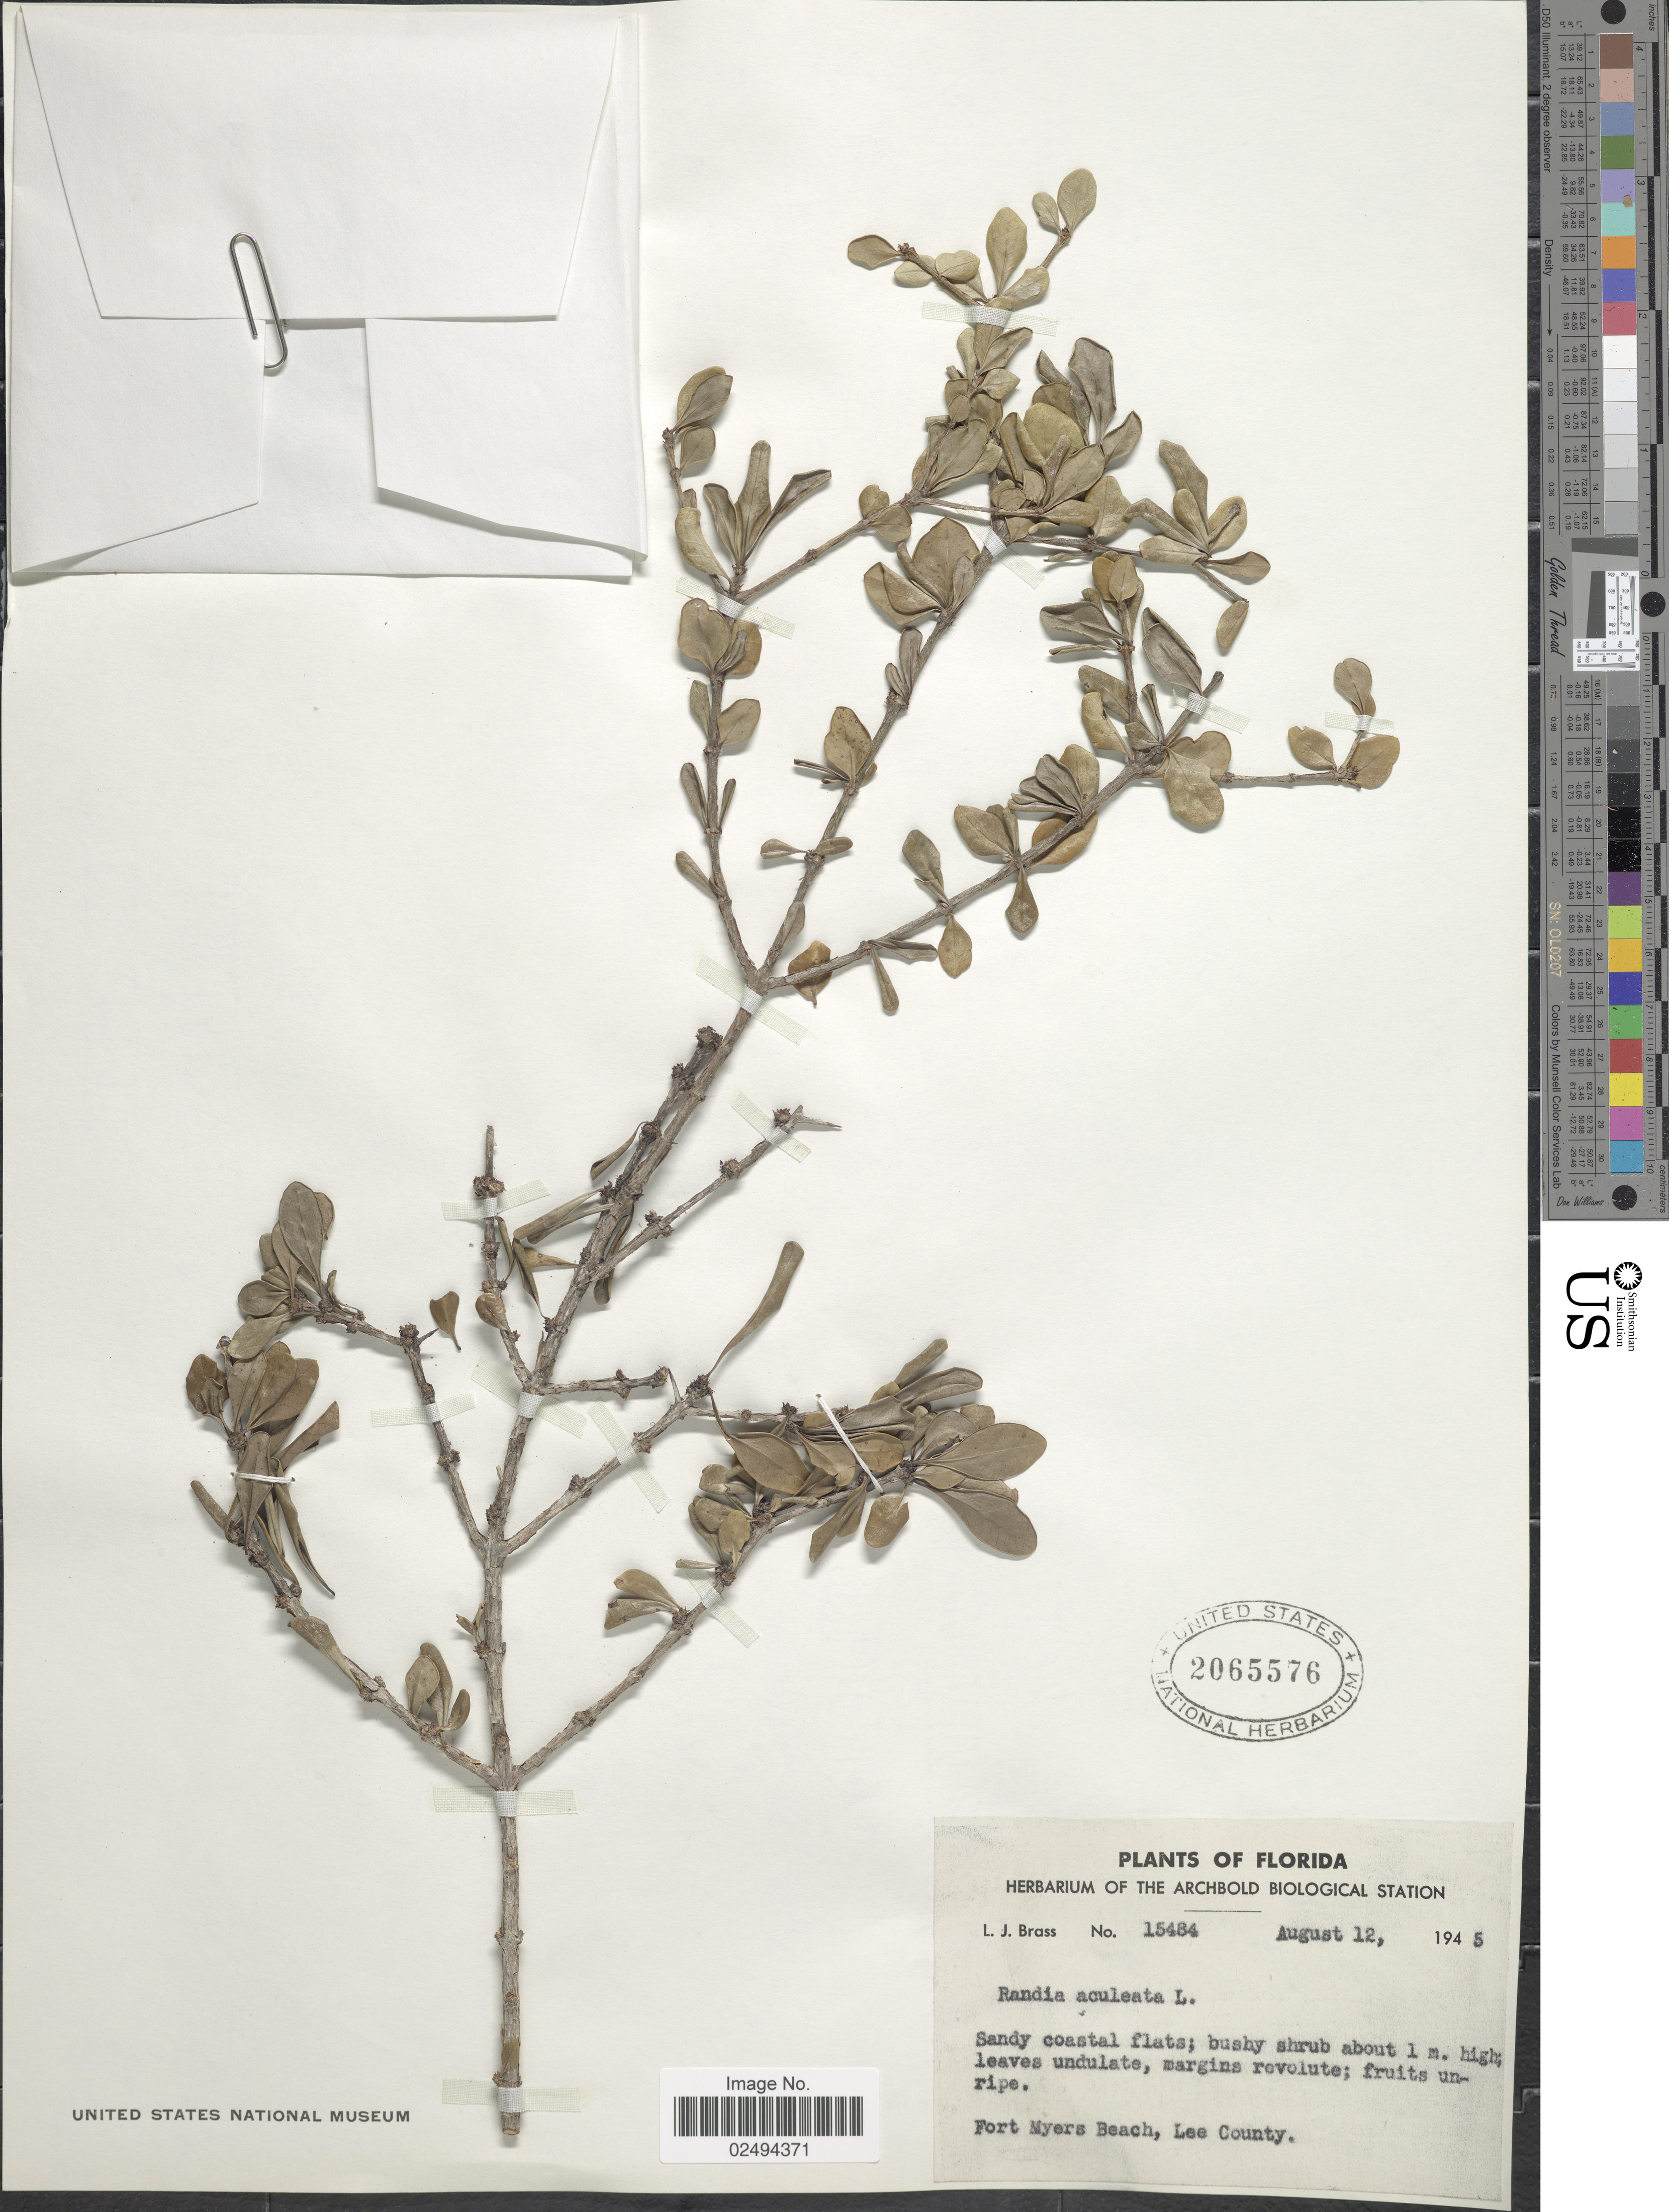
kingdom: Plantae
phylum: Tracheophyta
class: Magnoliopsida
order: Gentianales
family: Rubiaceae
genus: Randia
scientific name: Randia aculeata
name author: L.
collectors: L. J. Brass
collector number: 15484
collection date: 1945-08-12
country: United States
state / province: Florida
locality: Fort Nyers Beach, Lee County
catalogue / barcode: US 2065576